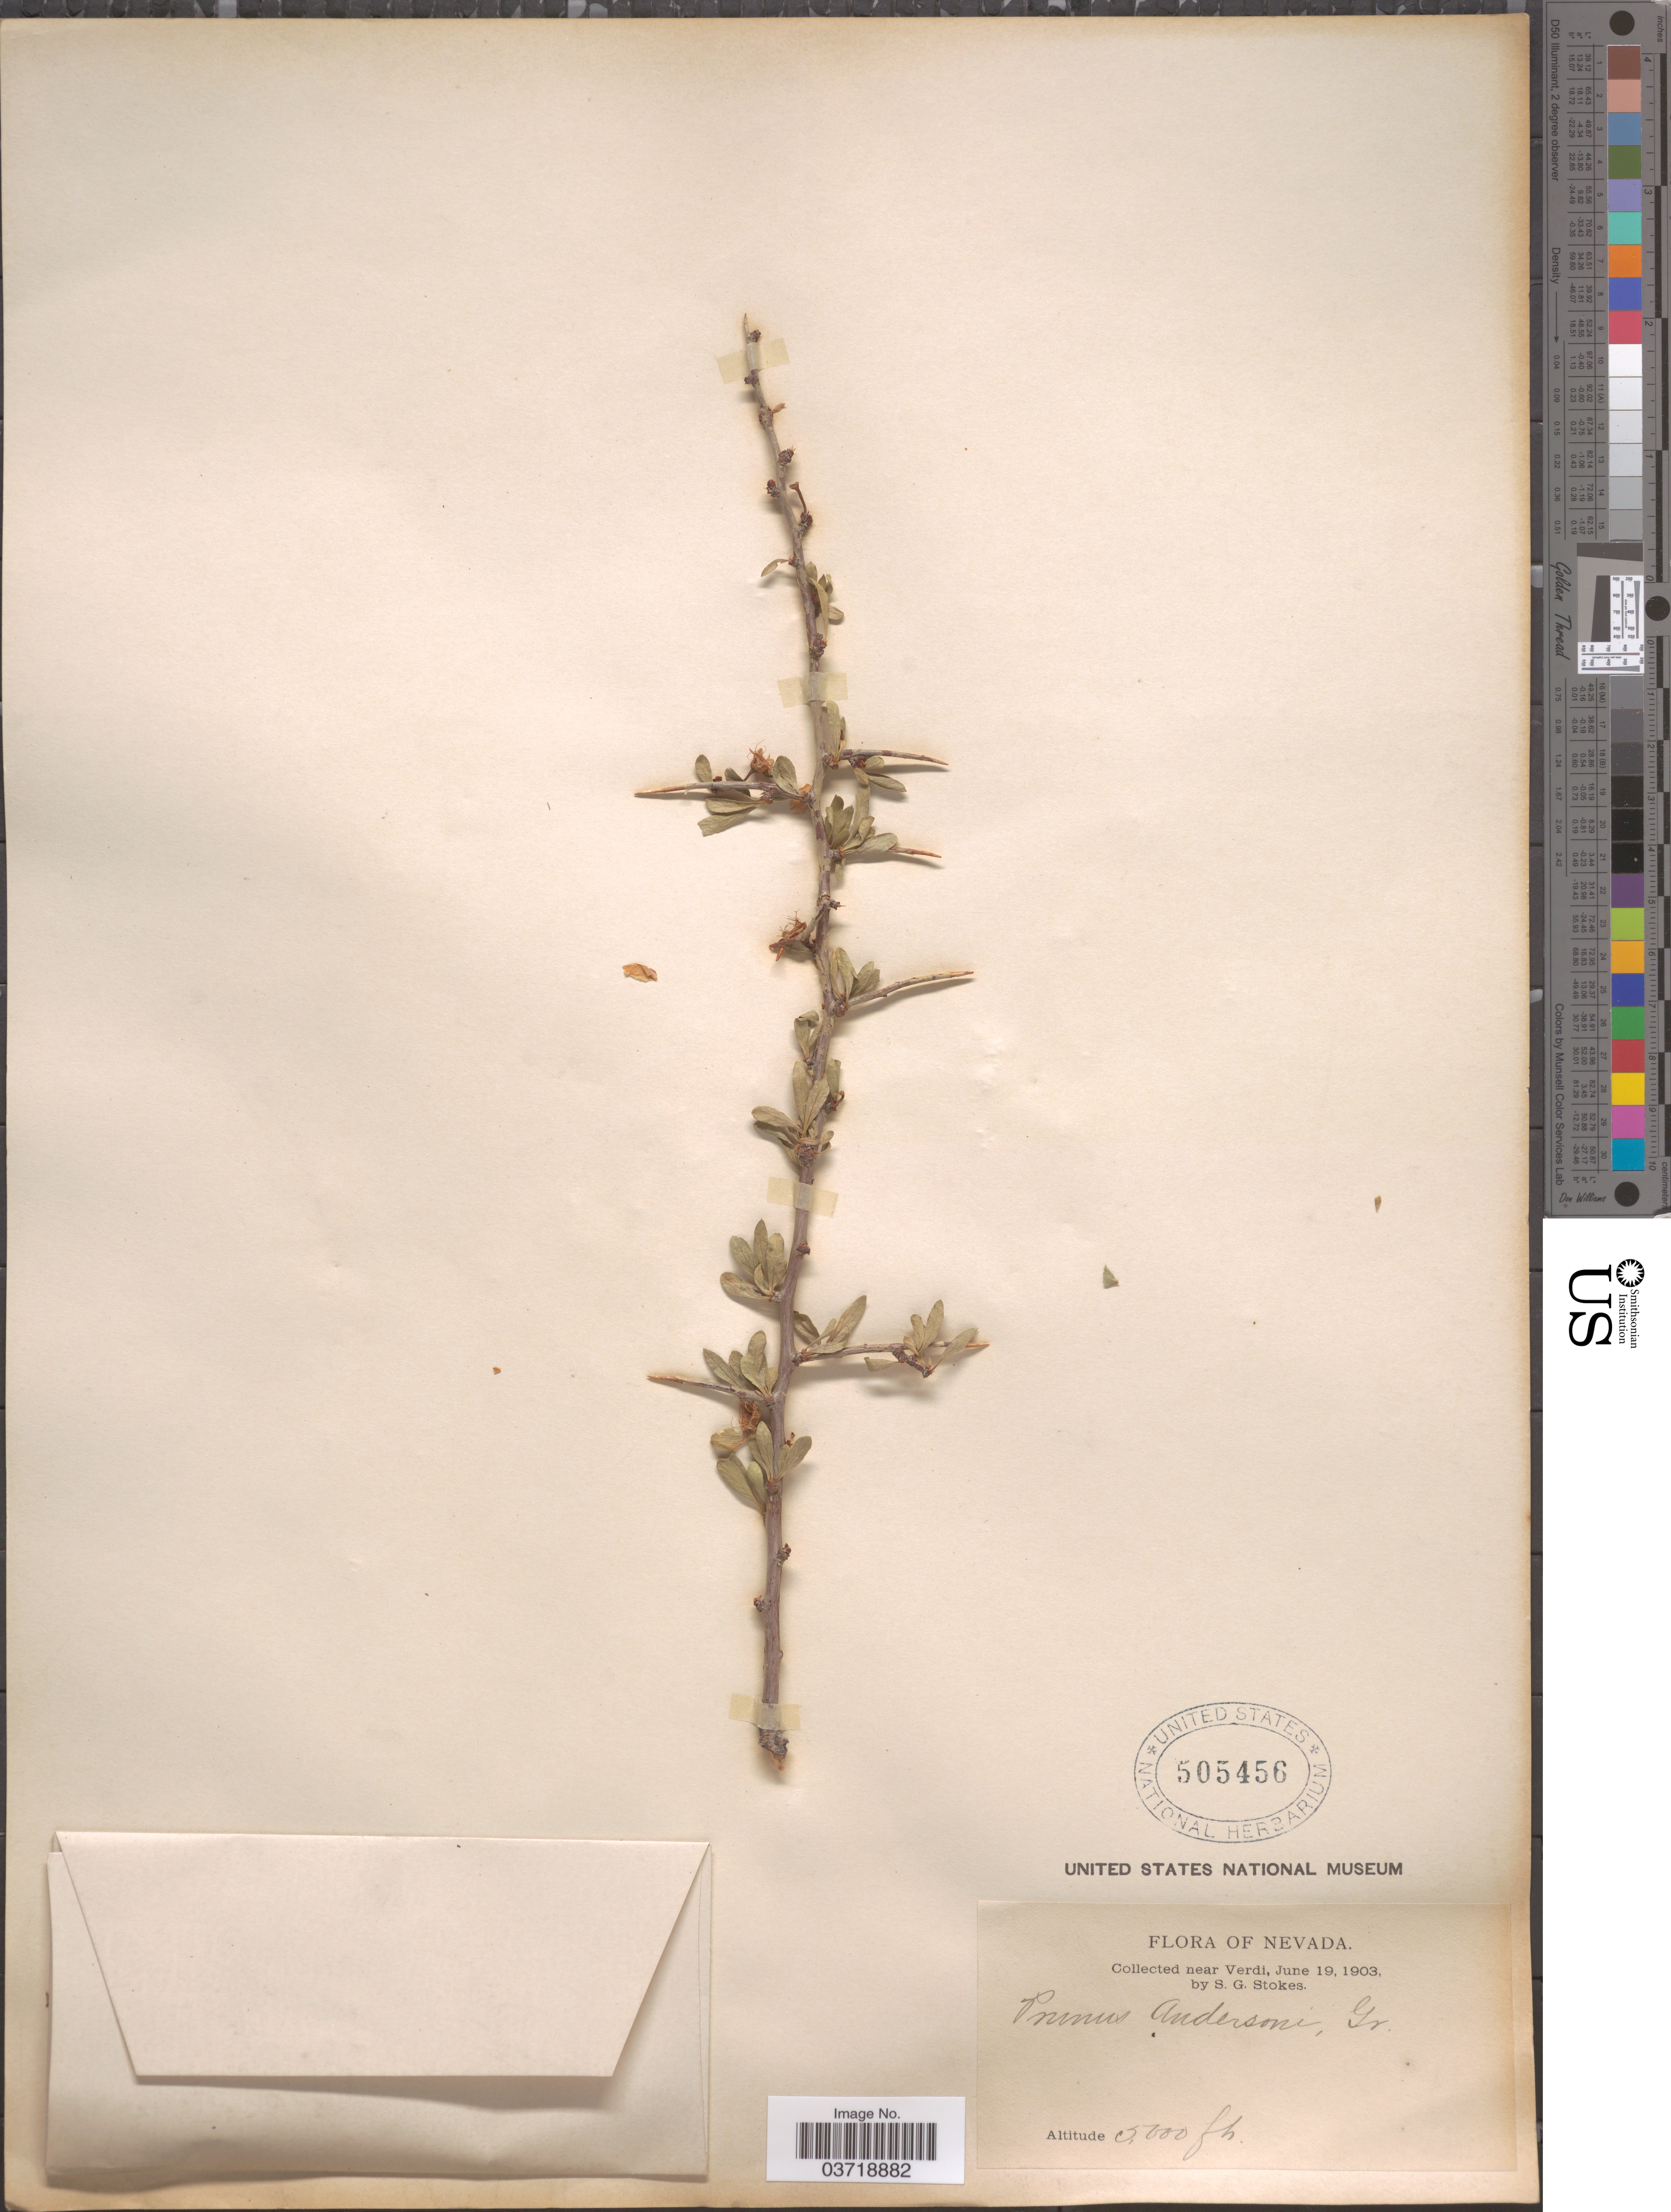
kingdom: Plantae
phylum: Tracheophyta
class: Magnoliopsida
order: Rosales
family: Rosaceae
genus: Prunus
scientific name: Prunus andersonii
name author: A. Gray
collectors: S. G. Stokes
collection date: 1903-06-19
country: United States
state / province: Nevada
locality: Near Verdi.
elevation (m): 1524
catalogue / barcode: US 505456